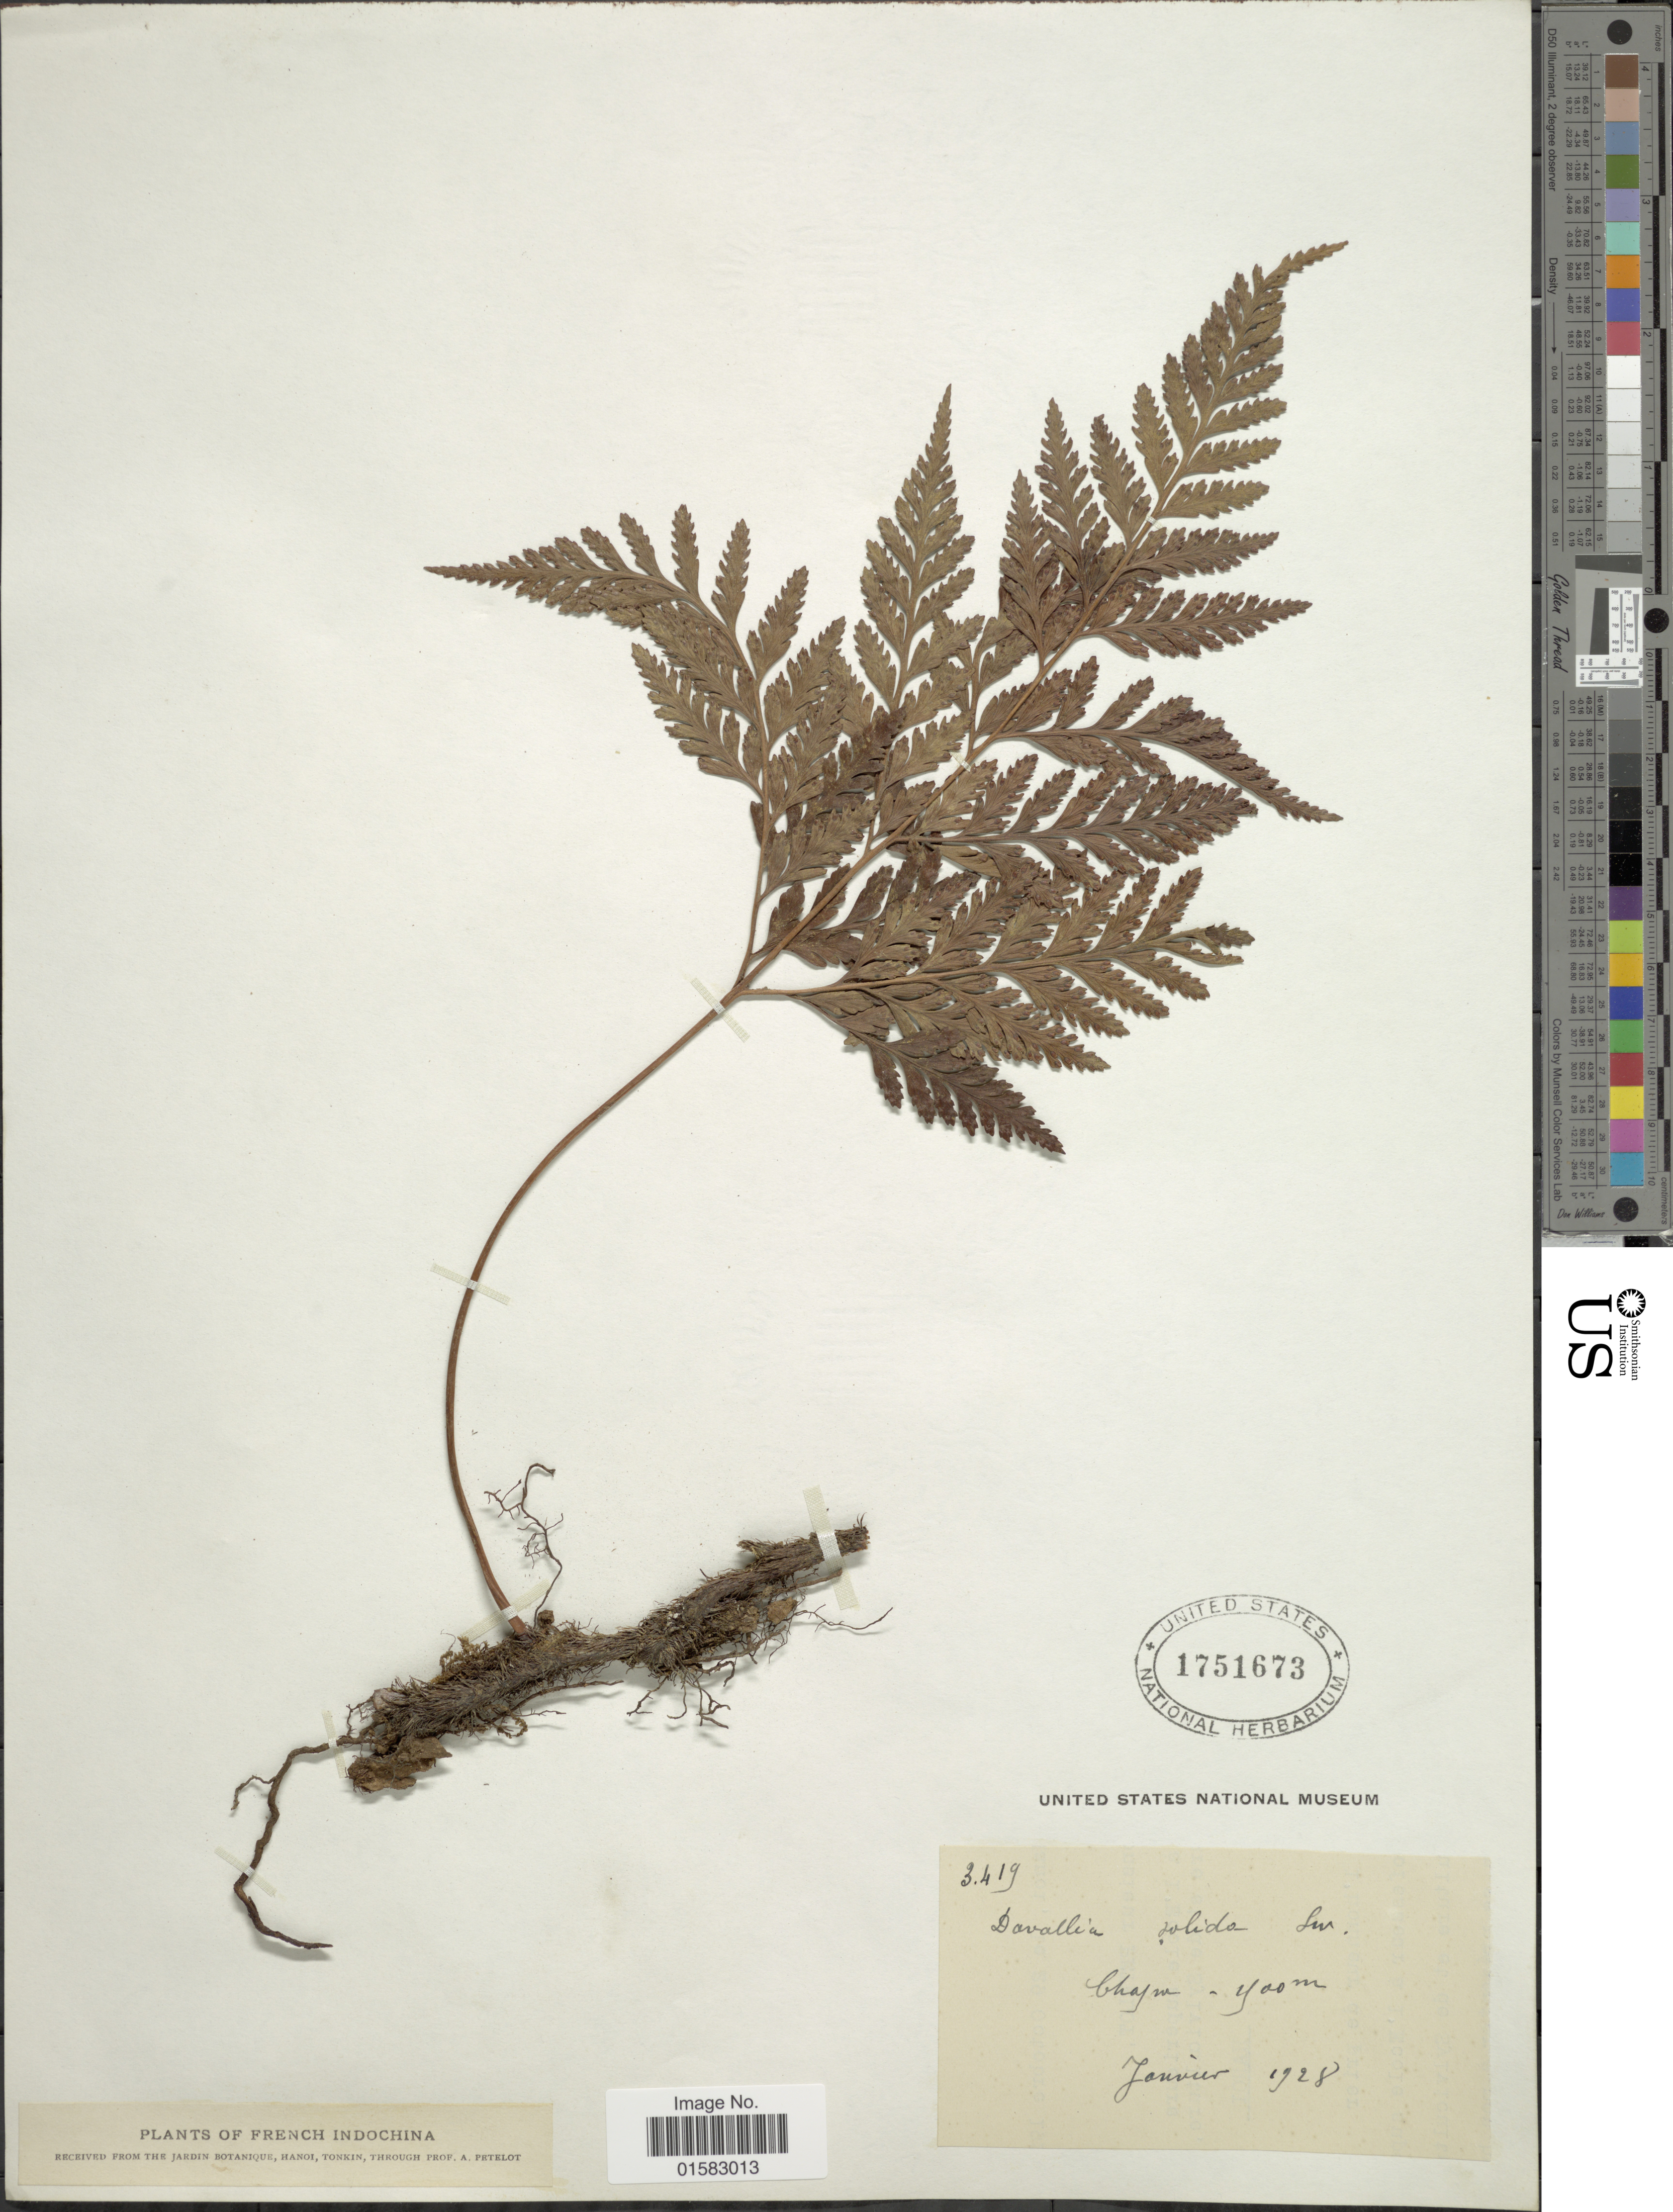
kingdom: Plantae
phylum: Tracheophyta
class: Polypodiopsida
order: Polypodiales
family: Davalliaceae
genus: Davallia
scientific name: Davallia solida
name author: (G. Forst.) Sw.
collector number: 3419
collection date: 1928-01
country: Vietnam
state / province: Lào Cai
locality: Chapa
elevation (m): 900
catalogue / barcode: US 1751673